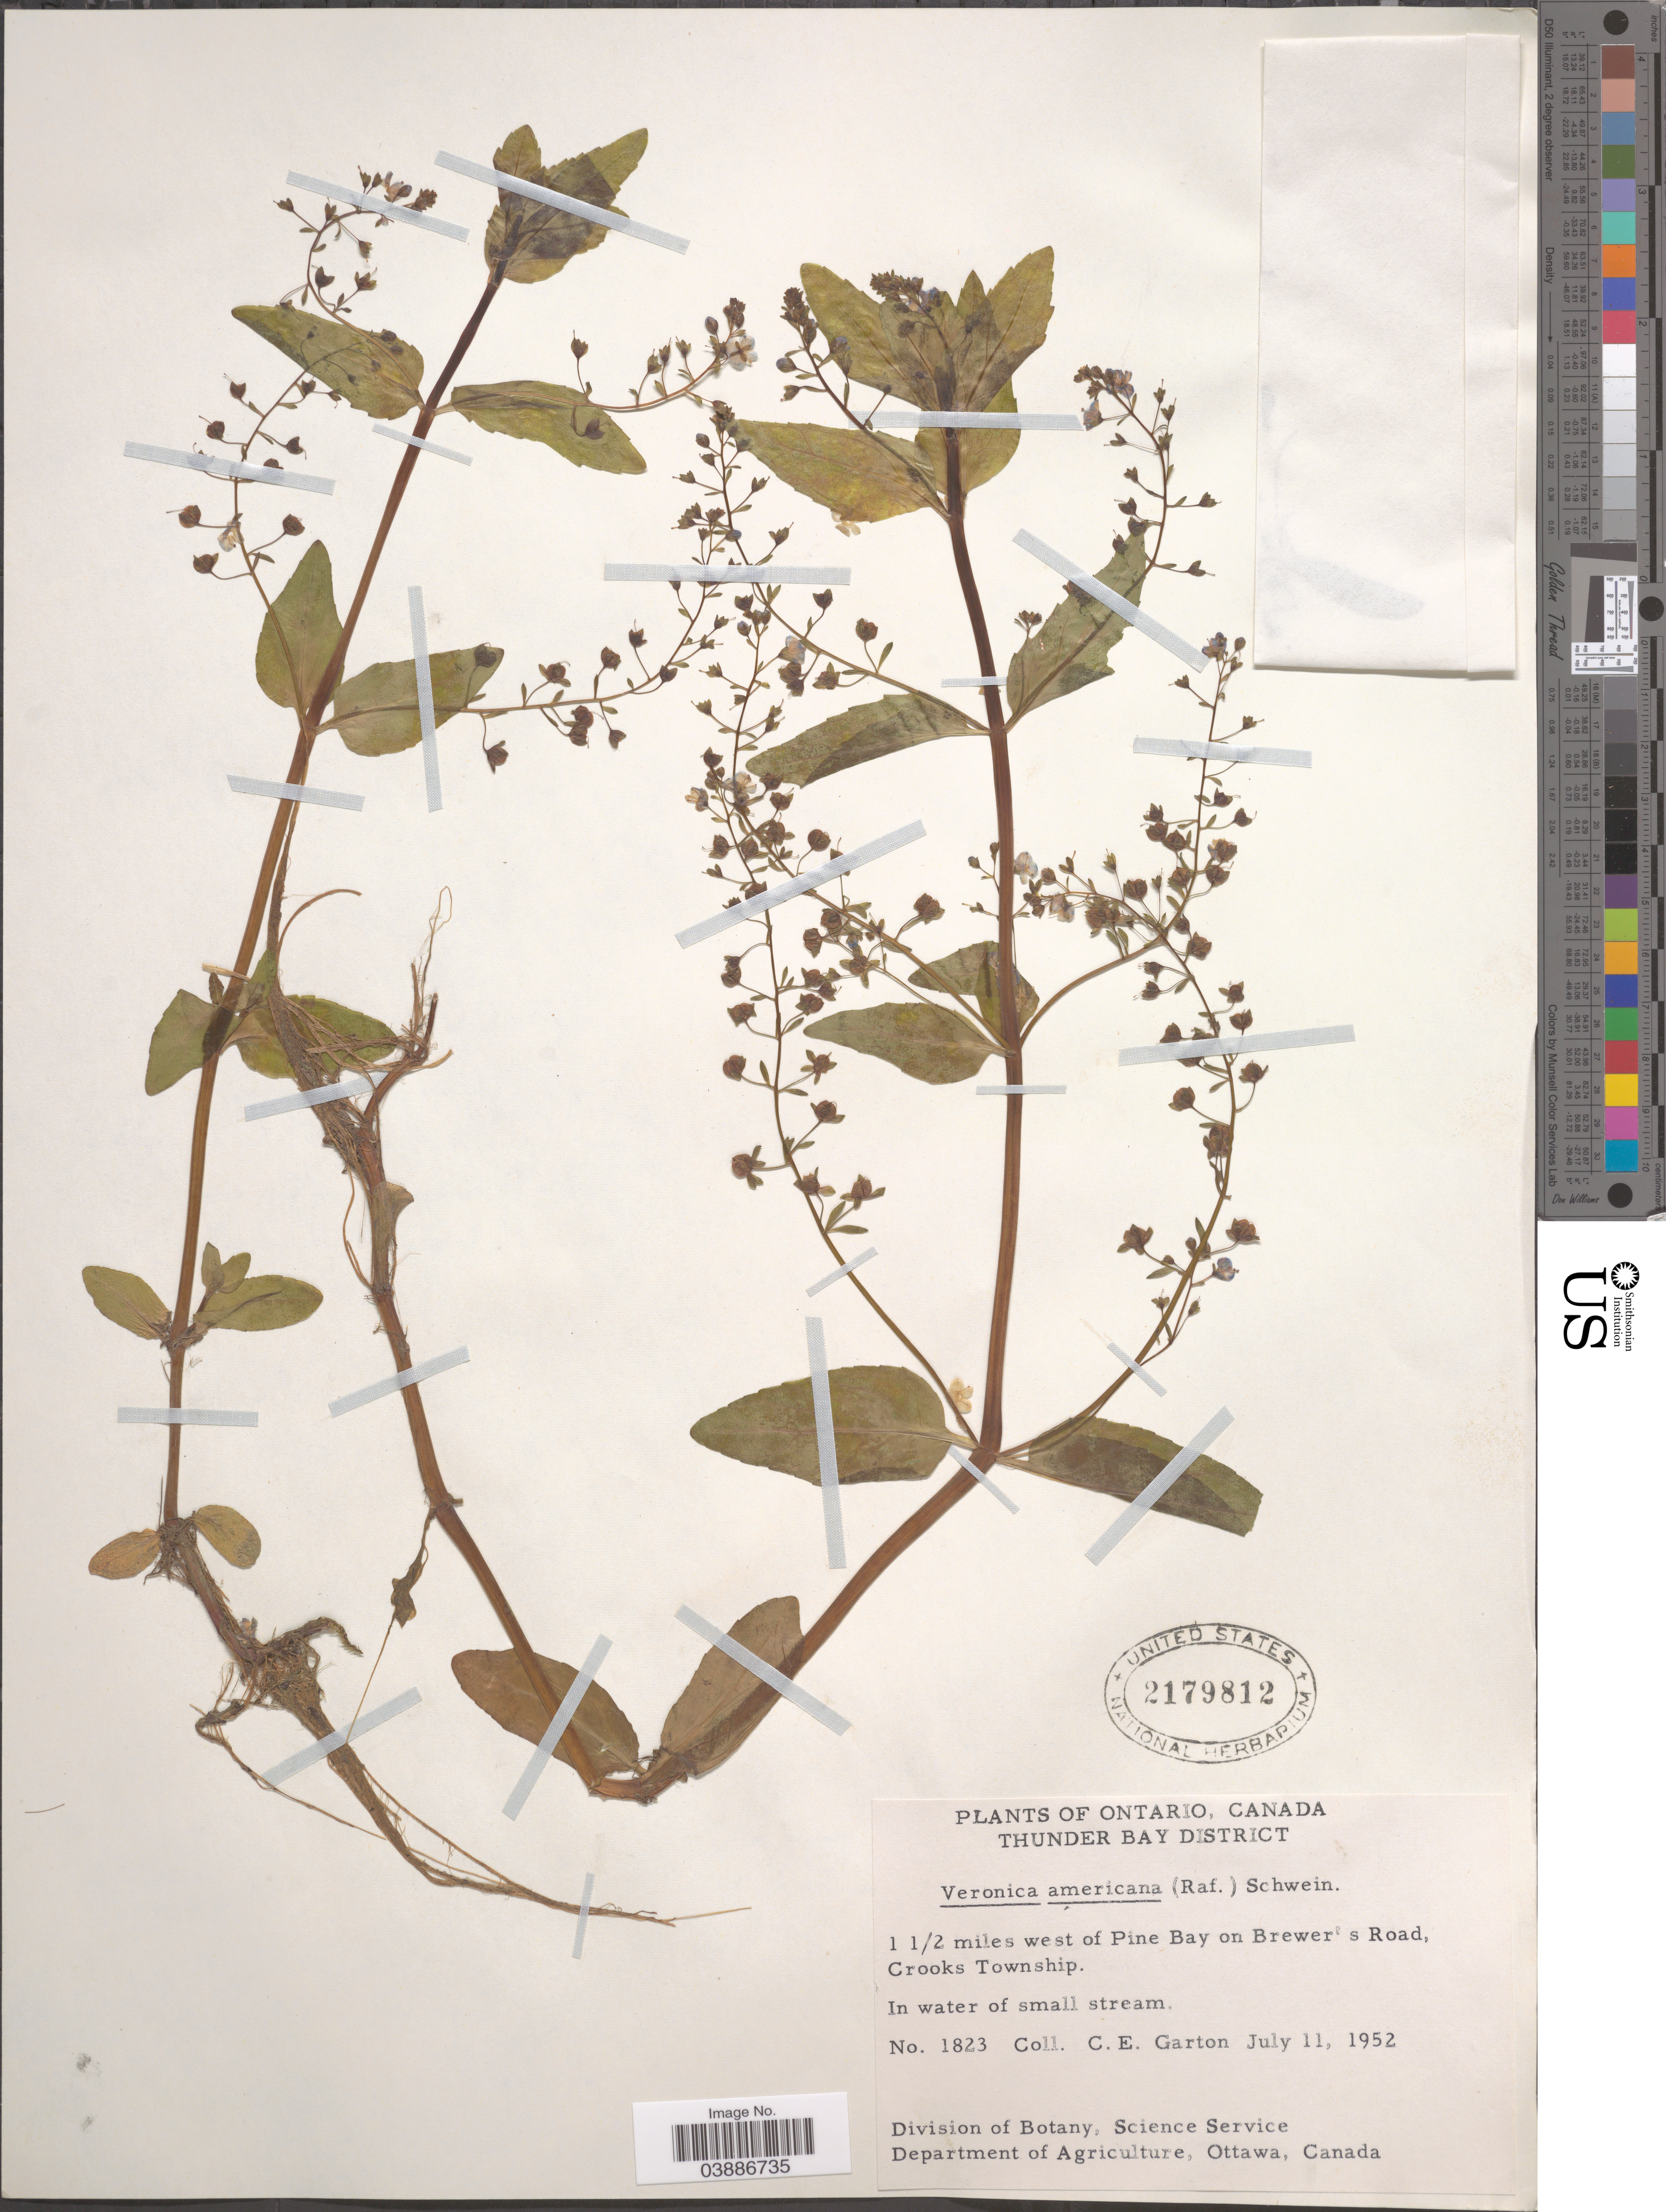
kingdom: Plantae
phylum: Tracheophyta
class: Magnoliopsida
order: Lamiales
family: Plantaginaceae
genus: Veronica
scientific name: Veronica americana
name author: Schwein. ex Benth.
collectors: C. E. Garton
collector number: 1823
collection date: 1952-07-11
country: Canada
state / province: Ontario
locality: Thunder Bay District. 1 ½ miles west of Pine Bay on Brewer's Road, Crooks Township.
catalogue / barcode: US 2179812